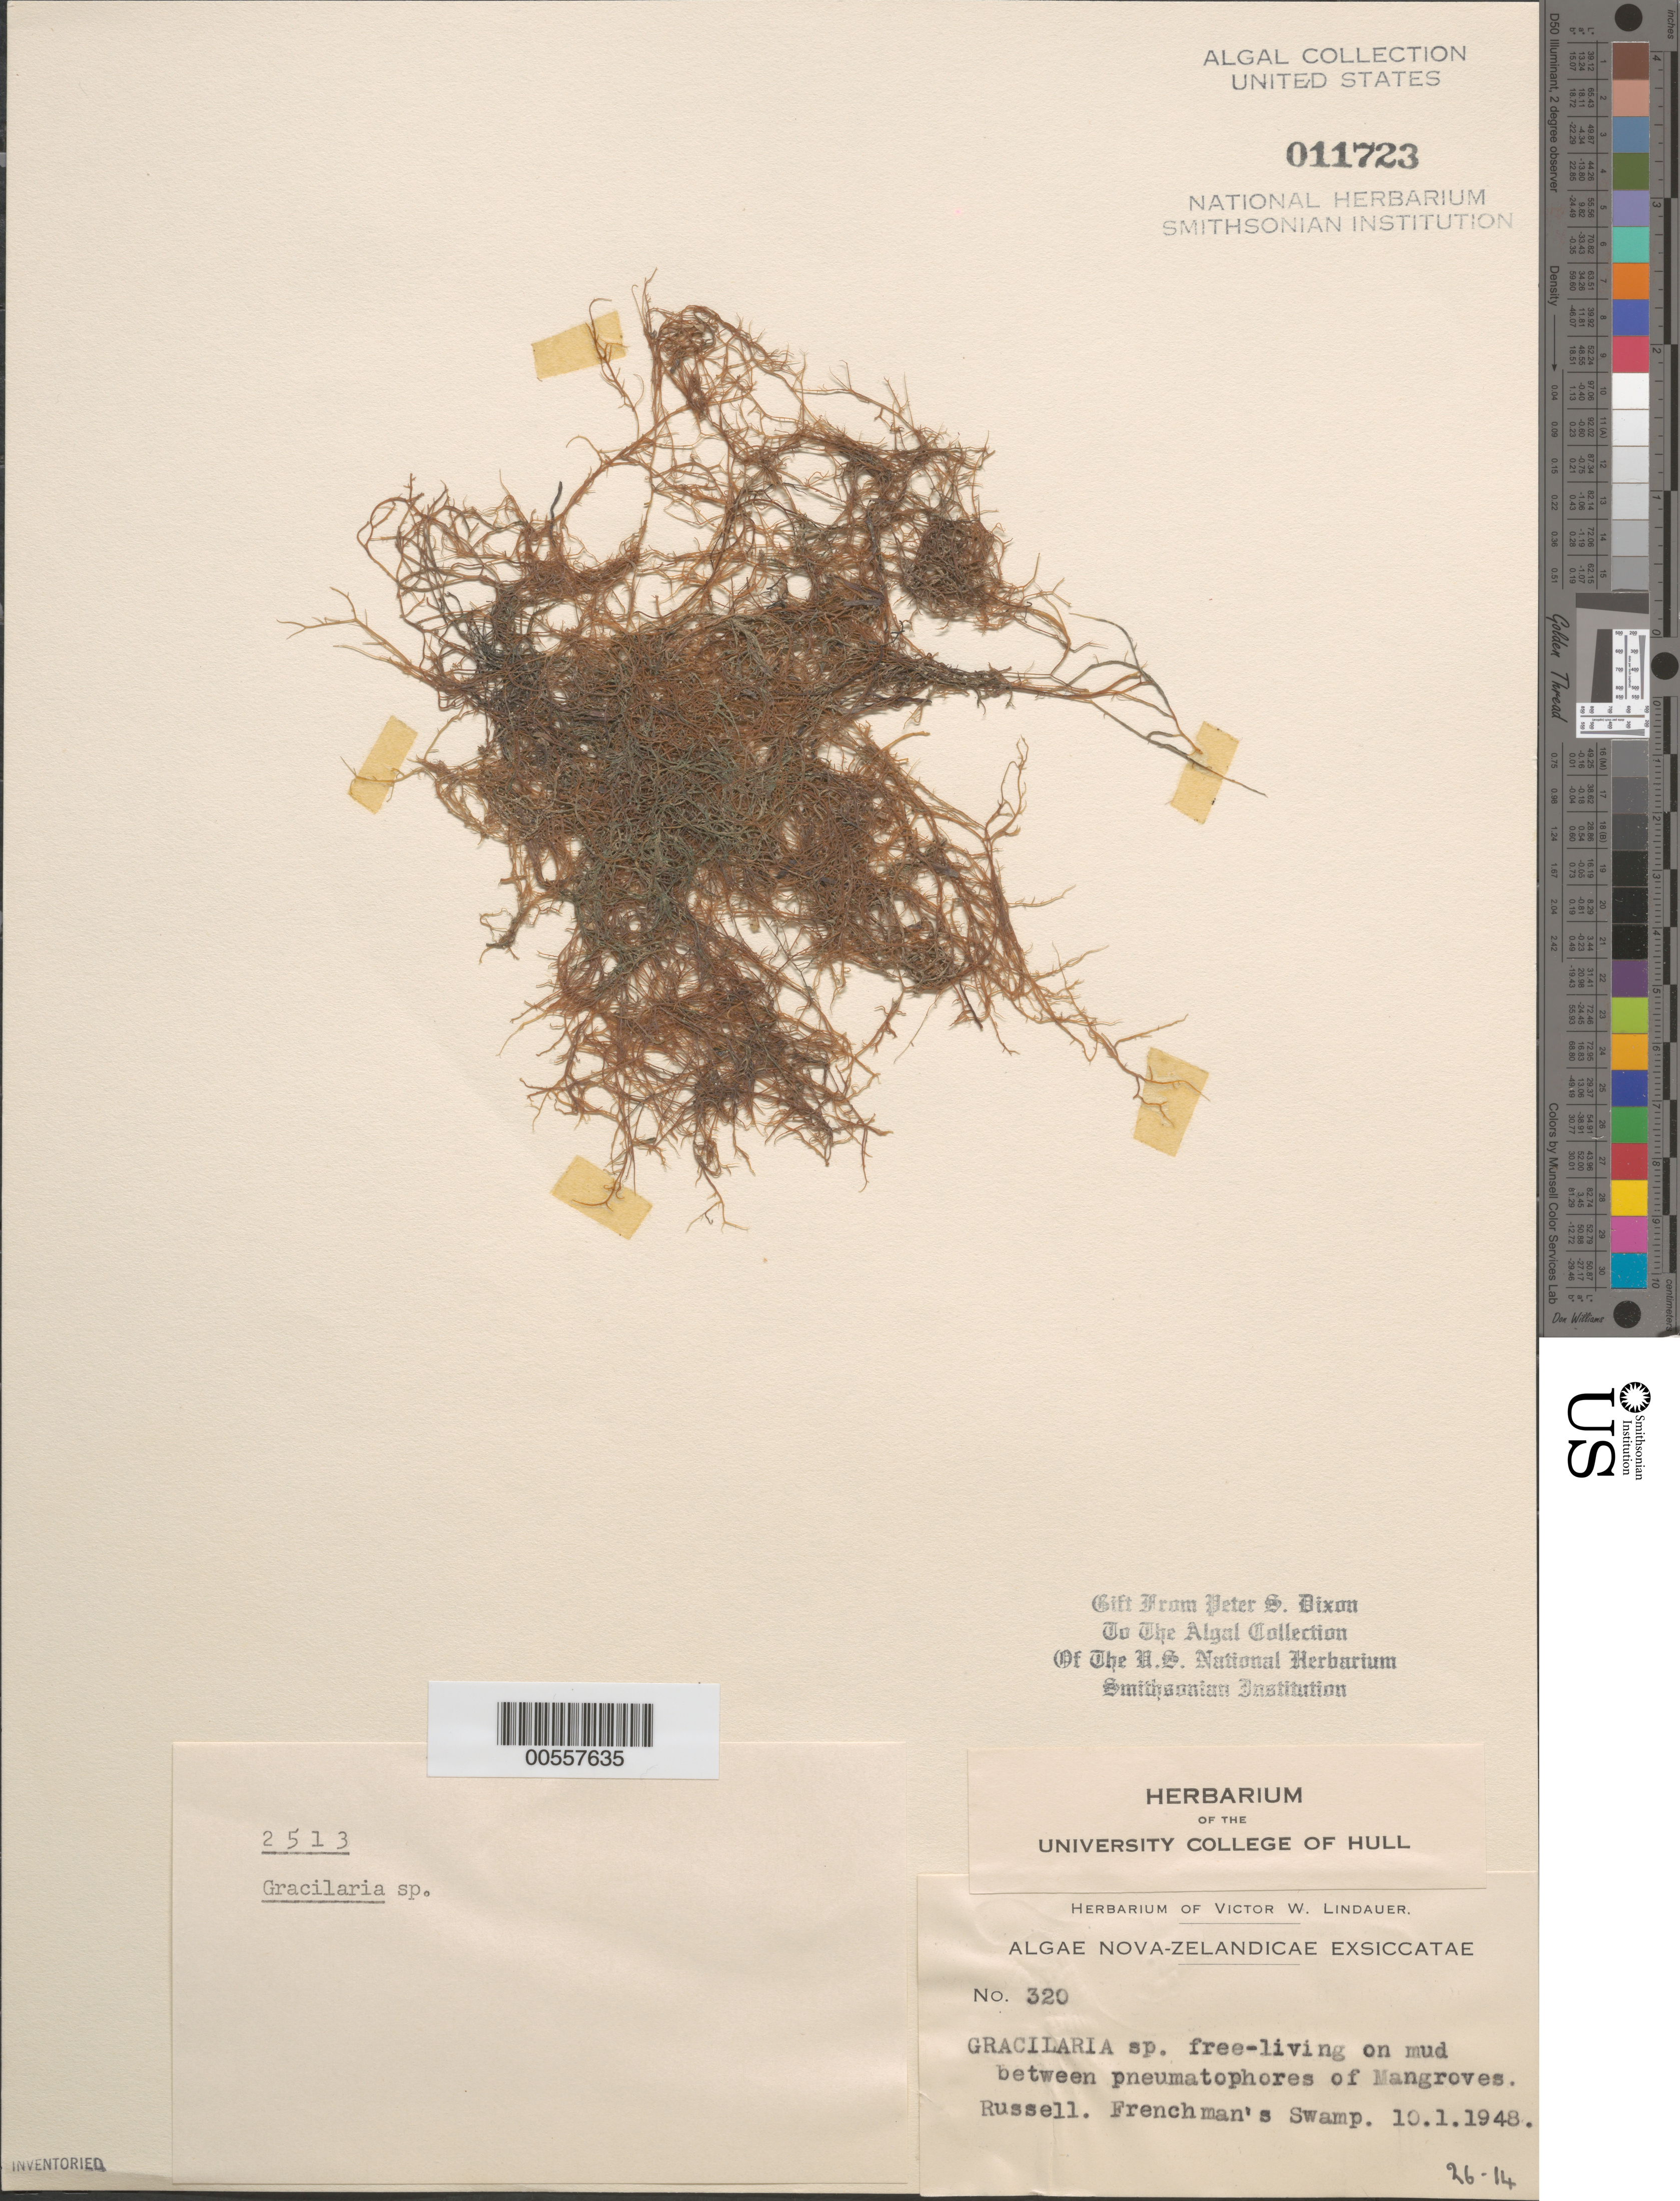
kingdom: Plantae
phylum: Rhodophyta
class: Florideophyceae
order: Gracilariales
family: Gracilariaceae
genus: Gracilaria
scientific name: Gracilaria sp.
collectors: V. Lindauer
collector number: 320 & PSD 2513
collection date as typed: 10 Jan 1948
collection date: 1948-01-10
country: New Zealand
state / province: Northland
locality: Russell, frenchman's swamp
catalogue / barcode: US 11723